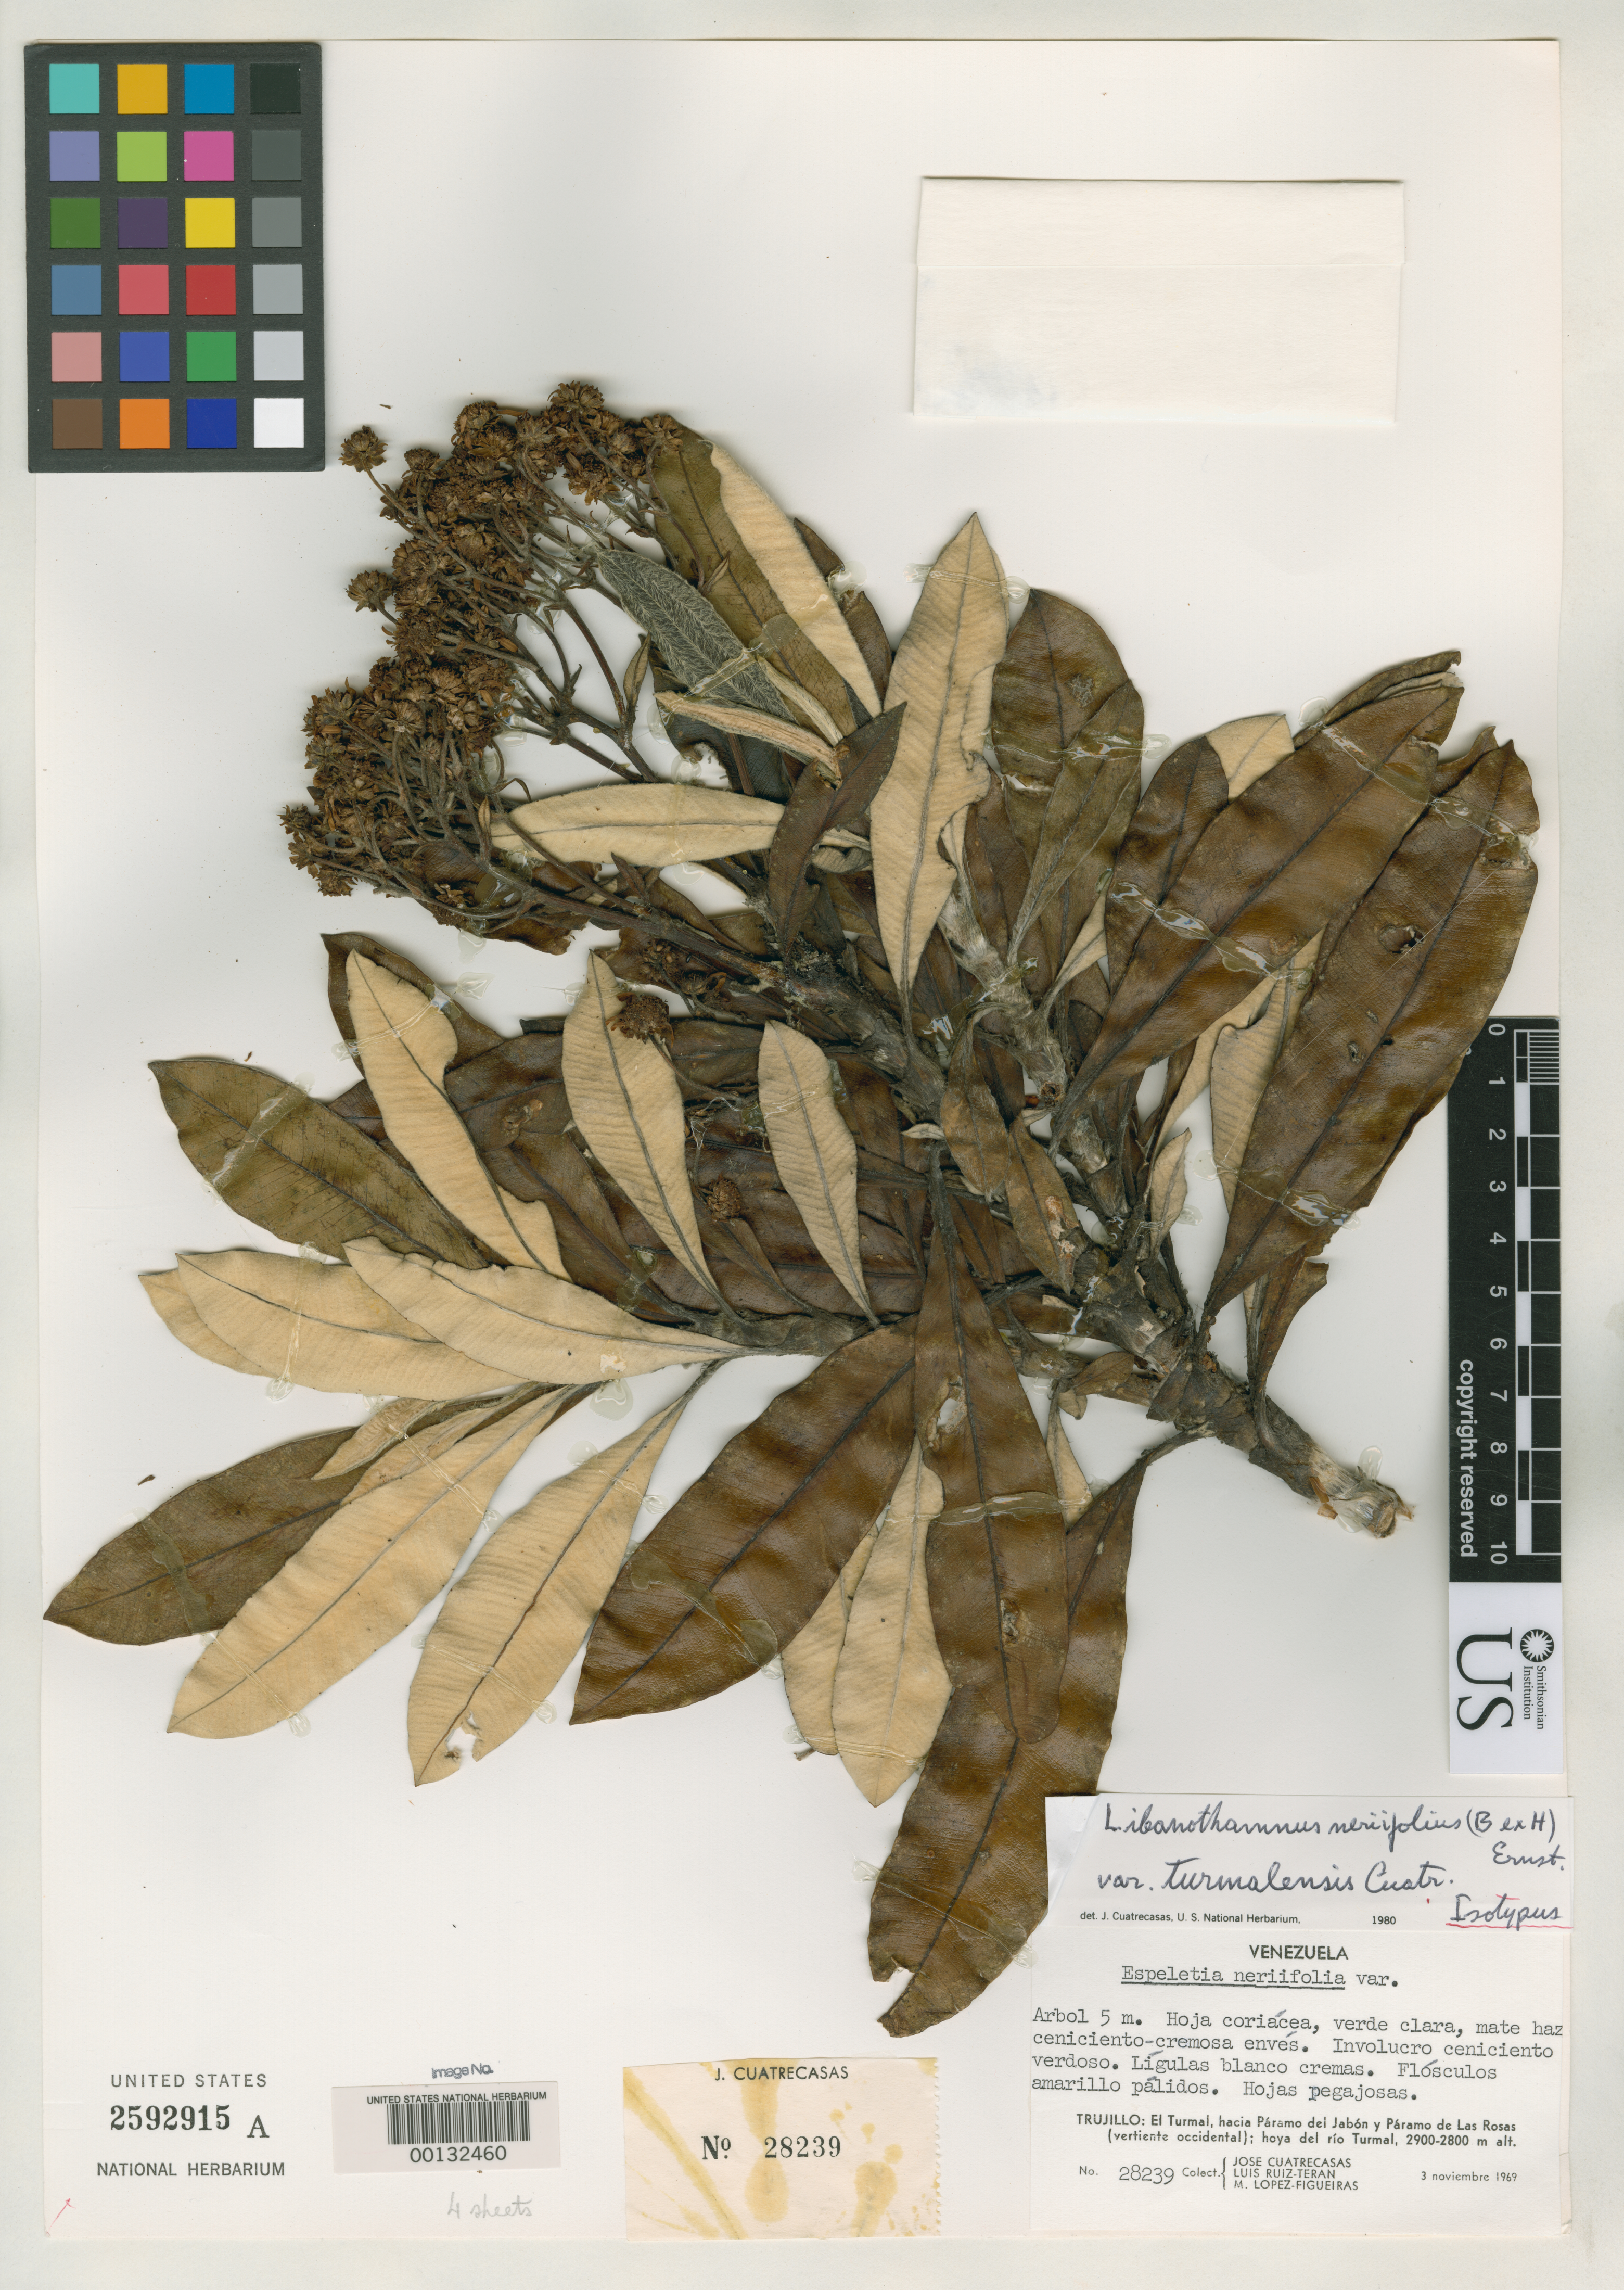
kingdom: Plantae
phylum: Tracheophyta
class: Magnoliopsida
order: Asterales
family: Asteraceae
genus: Libanothamnus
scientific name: Libanothamnus neriifolius var. turmalensis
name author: Cuatrec.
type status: Isotype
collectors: J. Cuatrecasas, L. E. Ruíz-Terán & M. López Figueiras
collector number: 28239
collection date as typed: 03 Nov 1969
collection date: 1969-11-03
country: Venezuela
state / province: Trujillo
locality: El Turmal, hacia Páramo del Jabon & Páramo de Las Rosas, vertiente occidental, hoya del Rio Turmal. [El Turmal, towards Páramo del Jabon & Páramo de Las Rosas, W slope, Rio Turmal basin.].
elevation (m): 2800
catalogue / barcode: US 2592915A